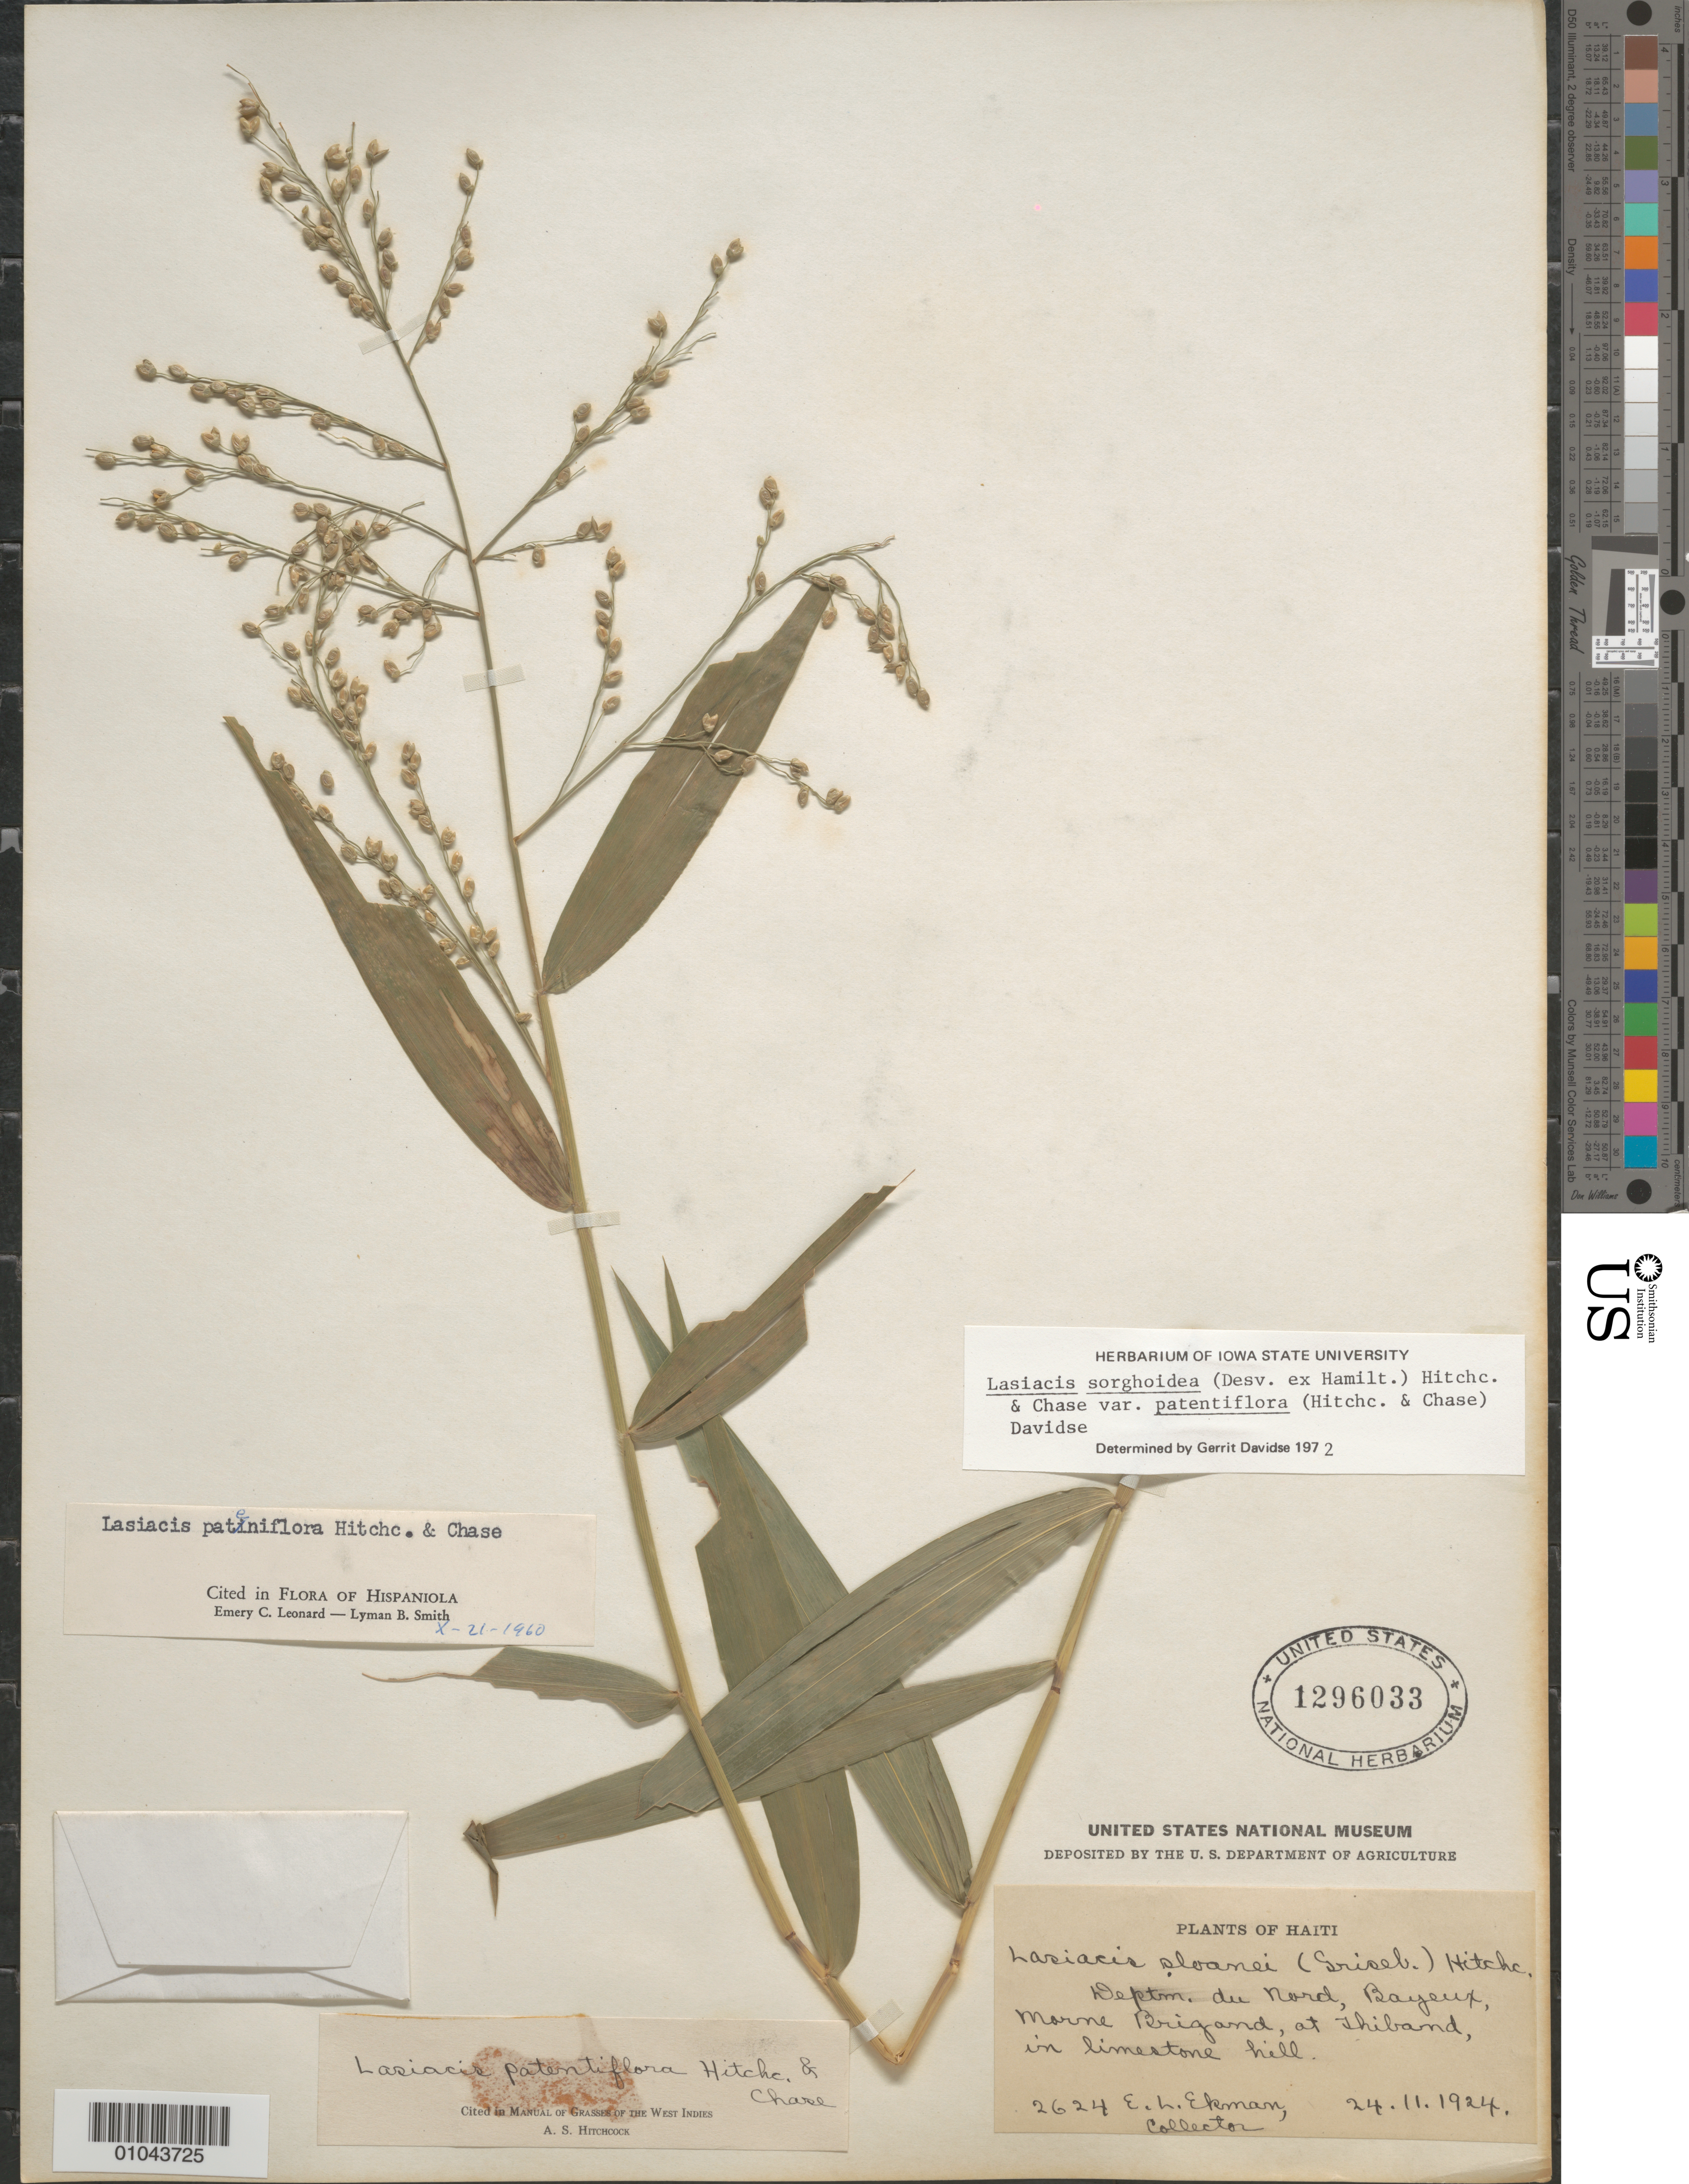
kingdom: Plantae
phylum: Tracheophyta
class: Liliopsida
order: Poales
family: Poaceae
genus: Lasiacis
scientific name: Lasiacis sorghoidea var. patentiflora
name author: (Hitchc. & Chase) Davidse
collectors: E. L. Ekman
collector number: H 2624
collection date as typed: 24 Nov 1924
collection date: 1924-11-24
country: Haiti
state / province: Nord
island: Hispaniola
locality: Bayeux, Morne Brigand, at Thiland, in limestone hill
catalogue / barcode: US 1296033